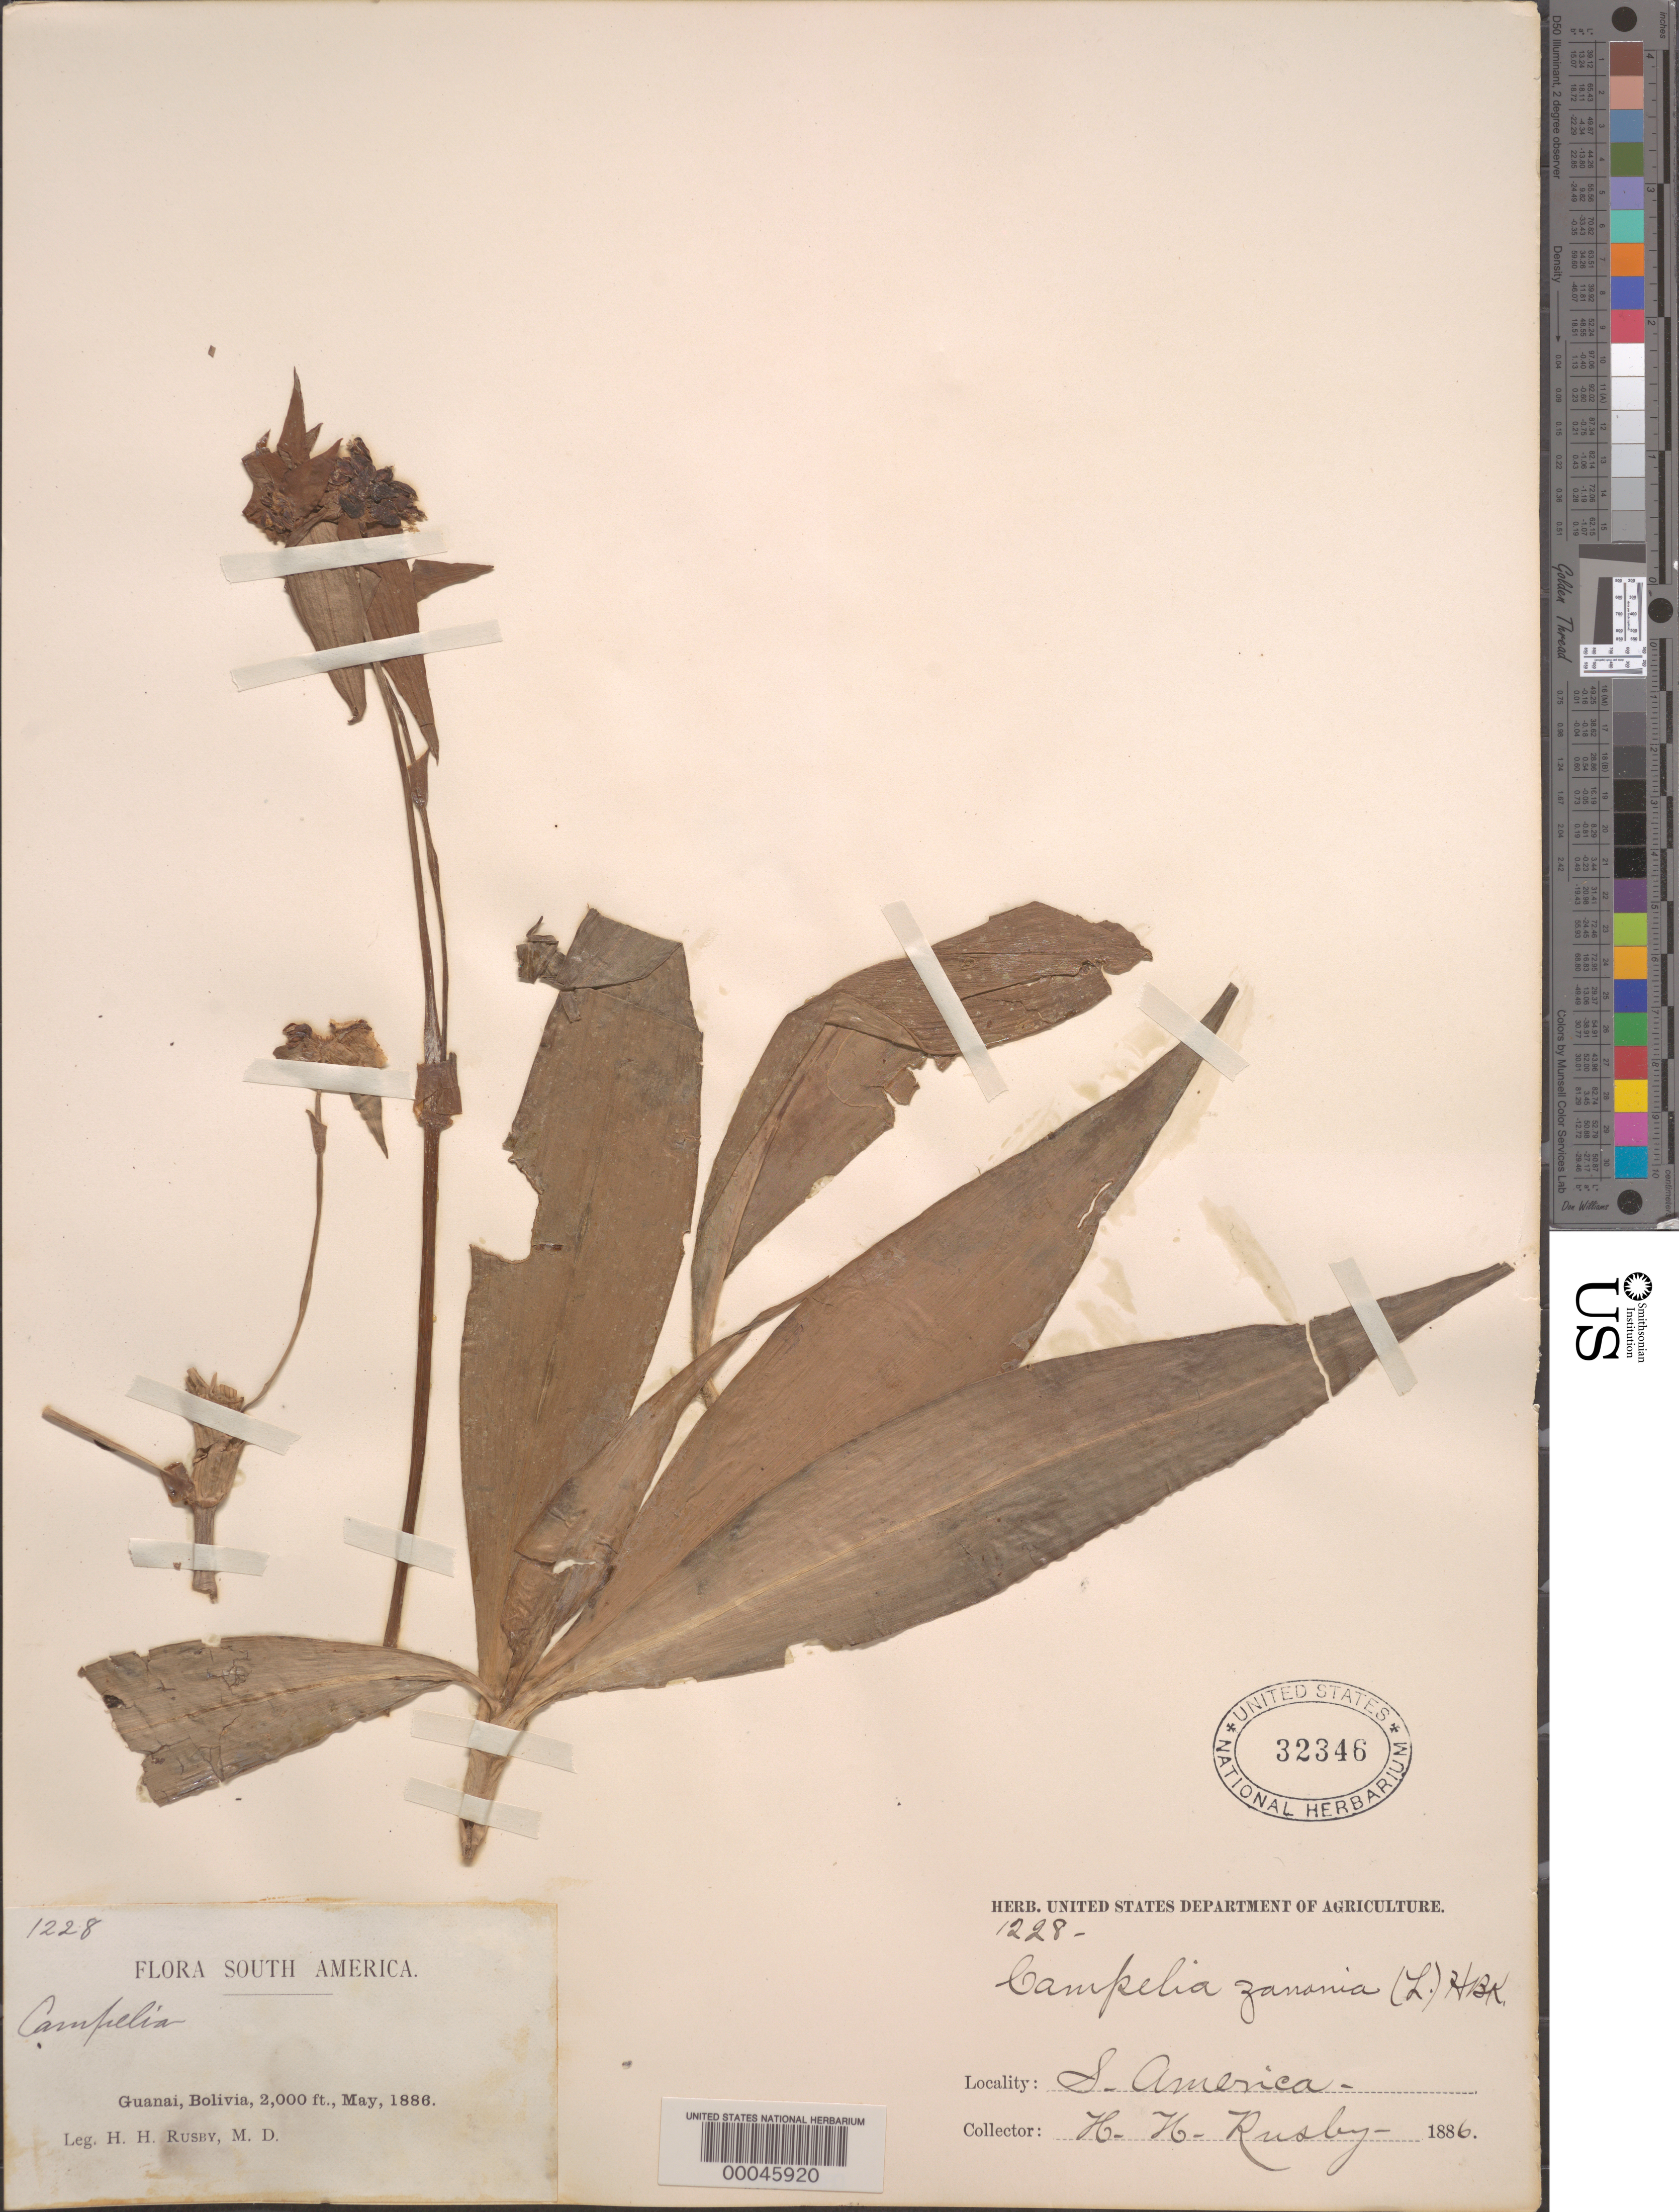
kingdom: Plantae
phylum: Tracheophyta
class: Liliopsida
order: Commelinales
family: Commelinaceae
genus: Tradescantia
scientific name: Tradescantia zanonia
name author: (L.) Sw.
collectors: H. H. Rusby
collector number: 1228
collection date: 1886-05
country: Bolivia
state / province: La Páz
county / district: Larecaja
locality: Guanay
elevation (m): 610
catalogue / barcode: US 32346